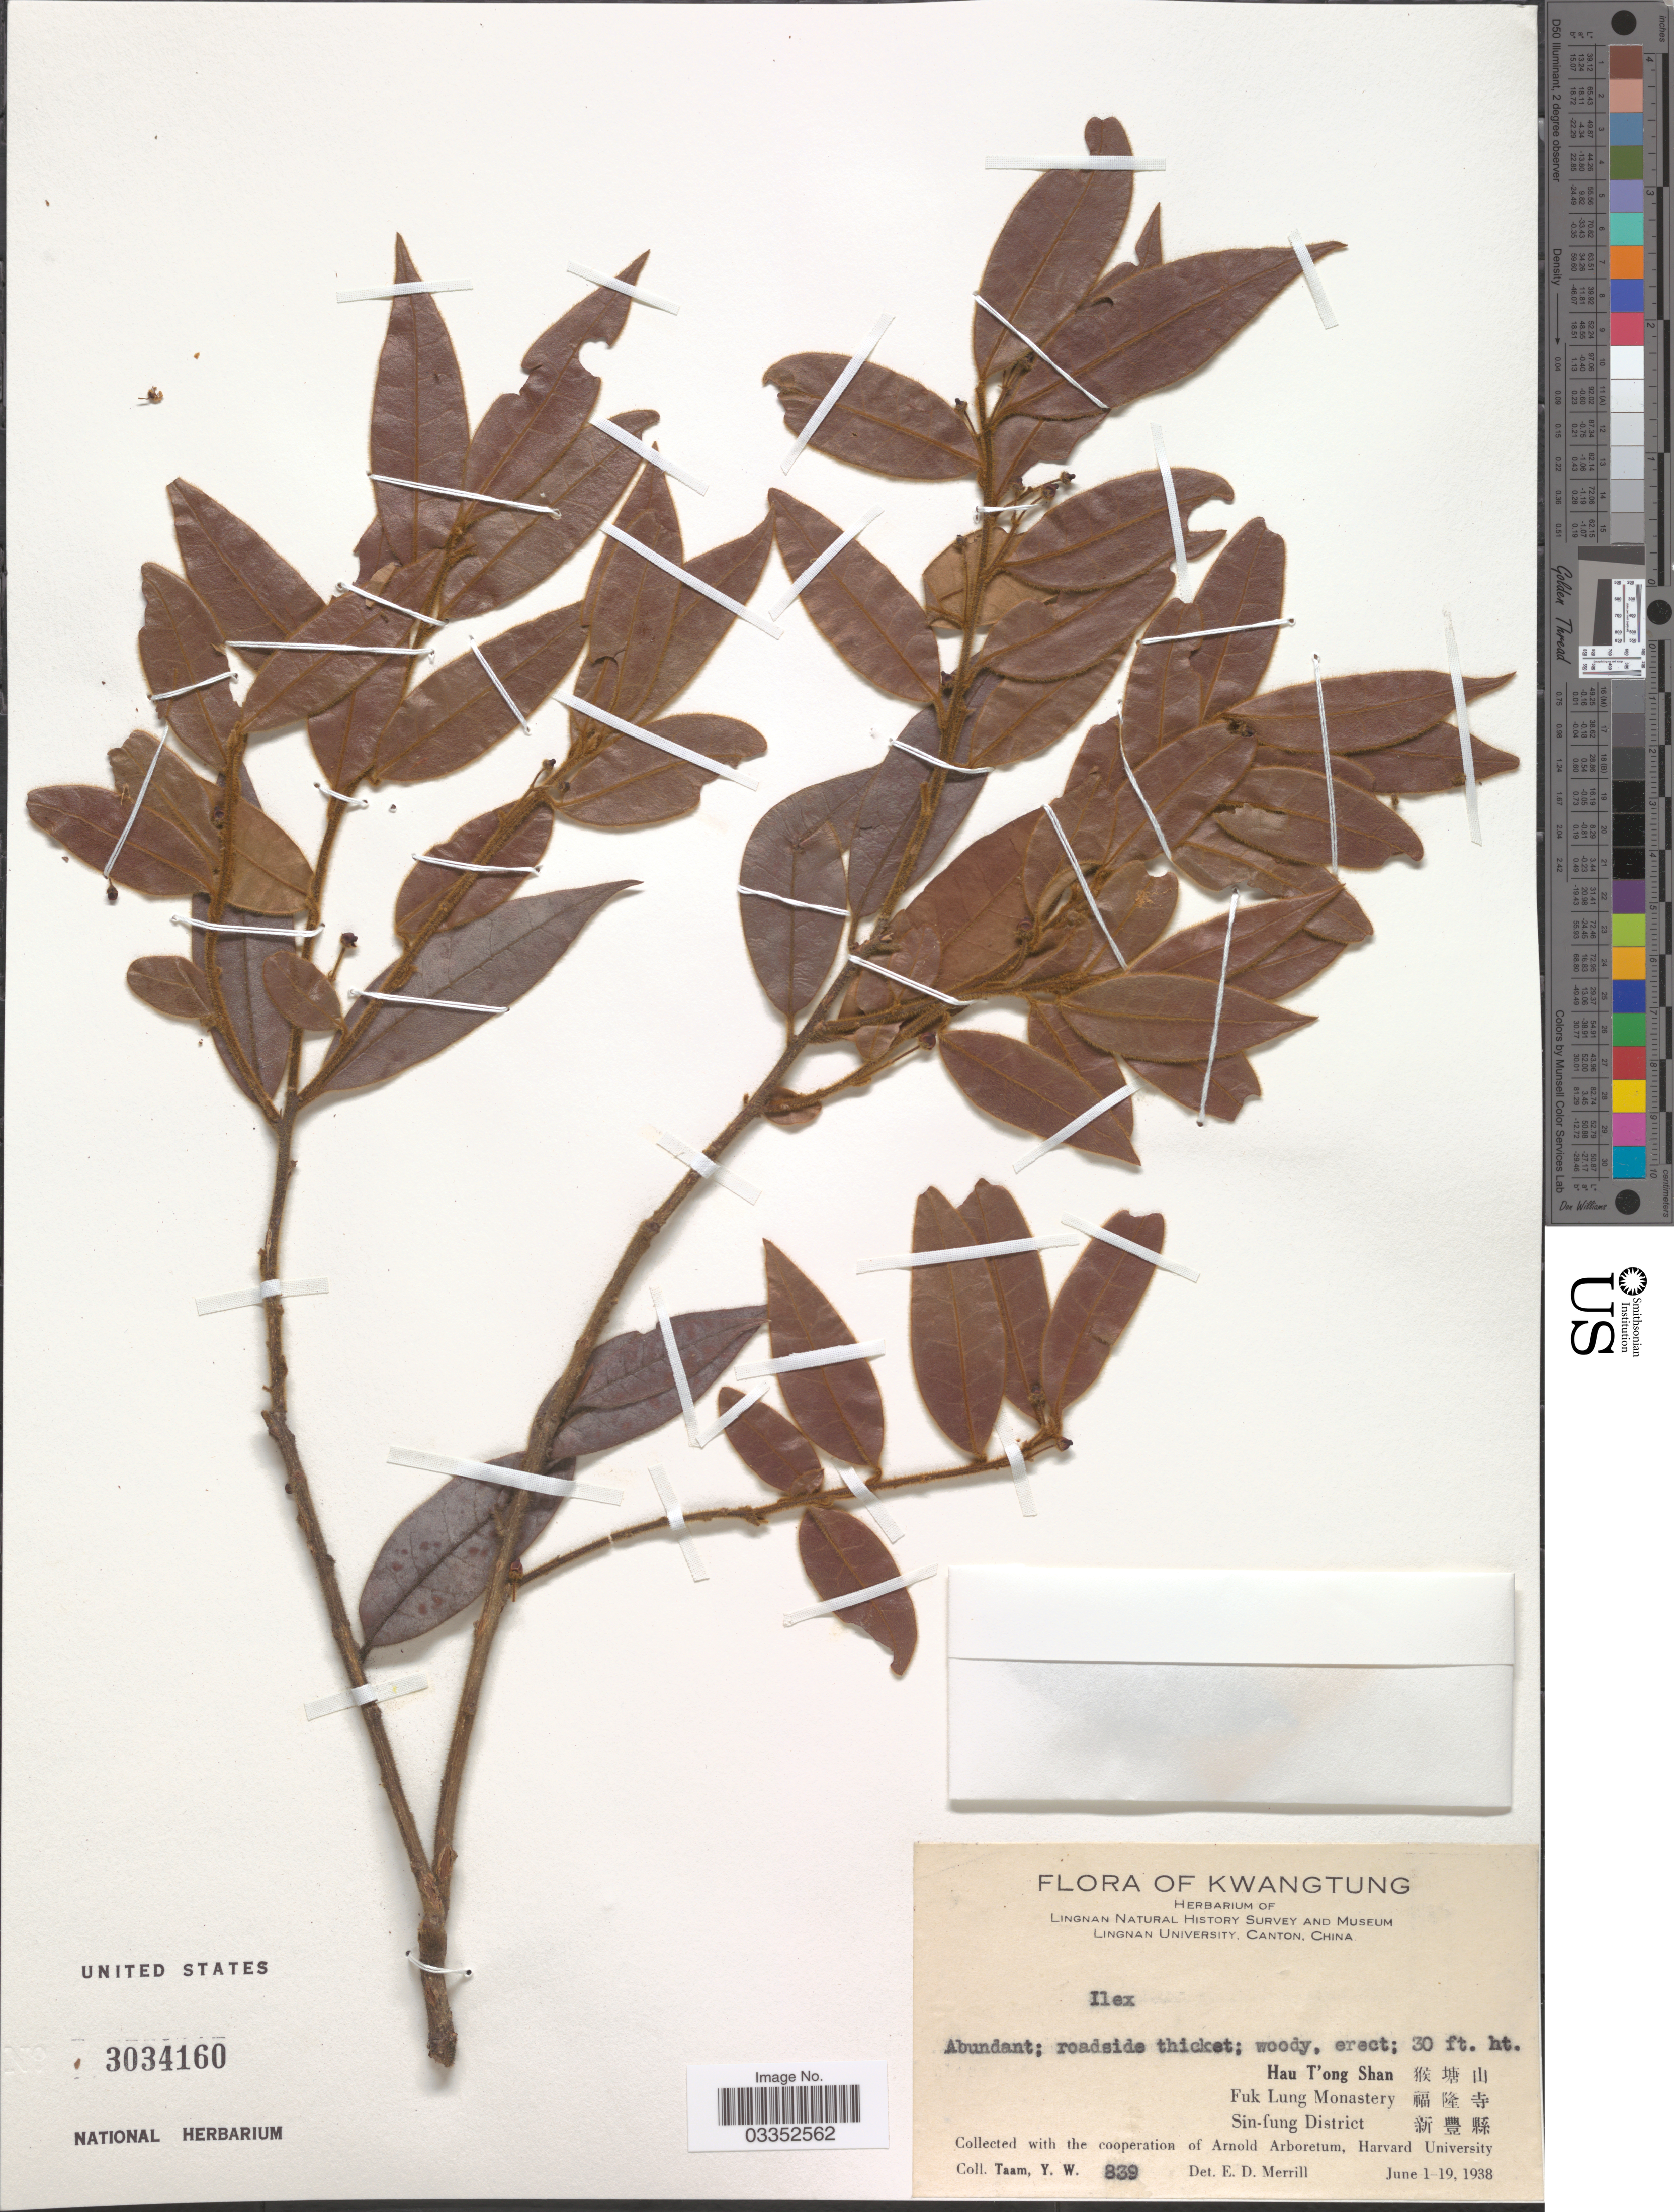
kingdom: Plantae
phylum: Tracheophyta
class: Magnoliopsida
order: Aquifoliales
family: Aquifoliaceae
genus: Ilex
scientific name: Ilex sp.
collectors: Y. W. Taam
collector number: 839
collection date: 1938-06-01/1938-06-19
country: China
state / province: Guangdong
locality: Kwangtung, Hau T'ong Shan X, Fuk Lung Monastery X, Sin-fung District X.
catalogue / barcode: US 3034160